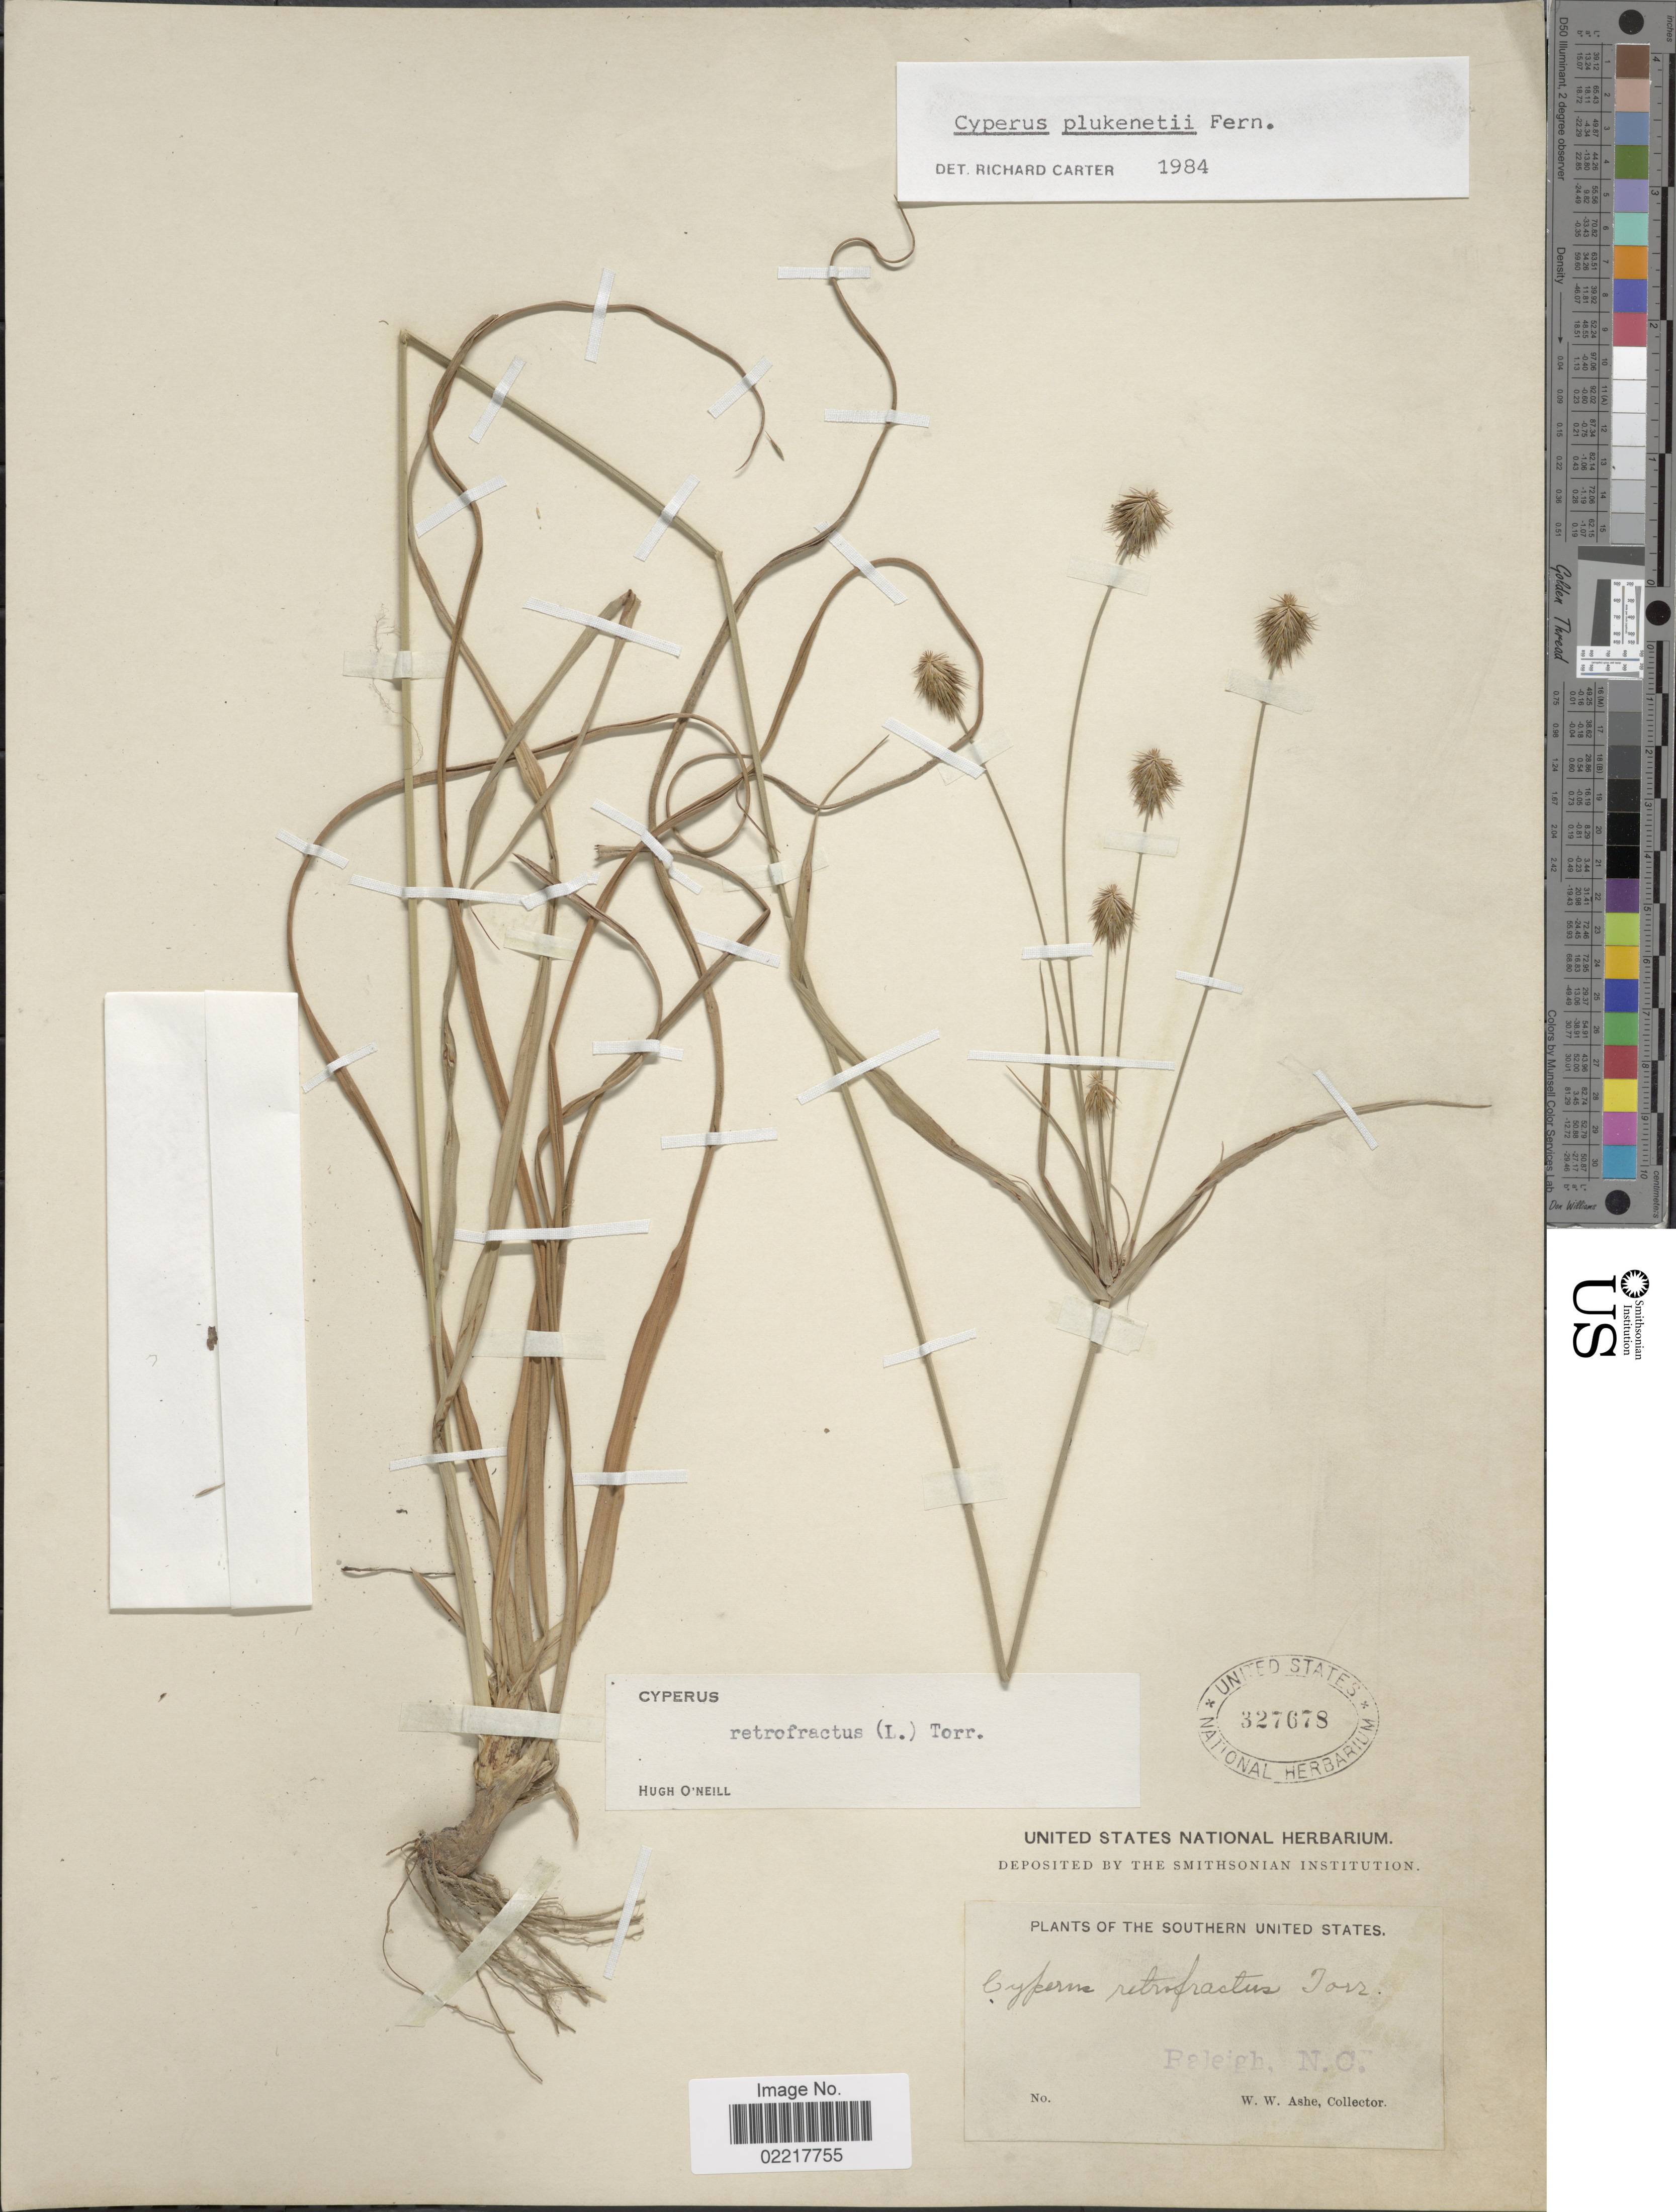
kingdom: Plantae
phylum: Tracheophyta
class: Liliopsida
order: Poales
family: Cyperaceae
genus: Cyperus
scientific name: Cyperus plukenetii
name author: Fernald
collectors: W. W. Ashe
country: United States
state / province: North Carolina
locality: Raleigh, Southern United States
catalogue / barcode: US 327678